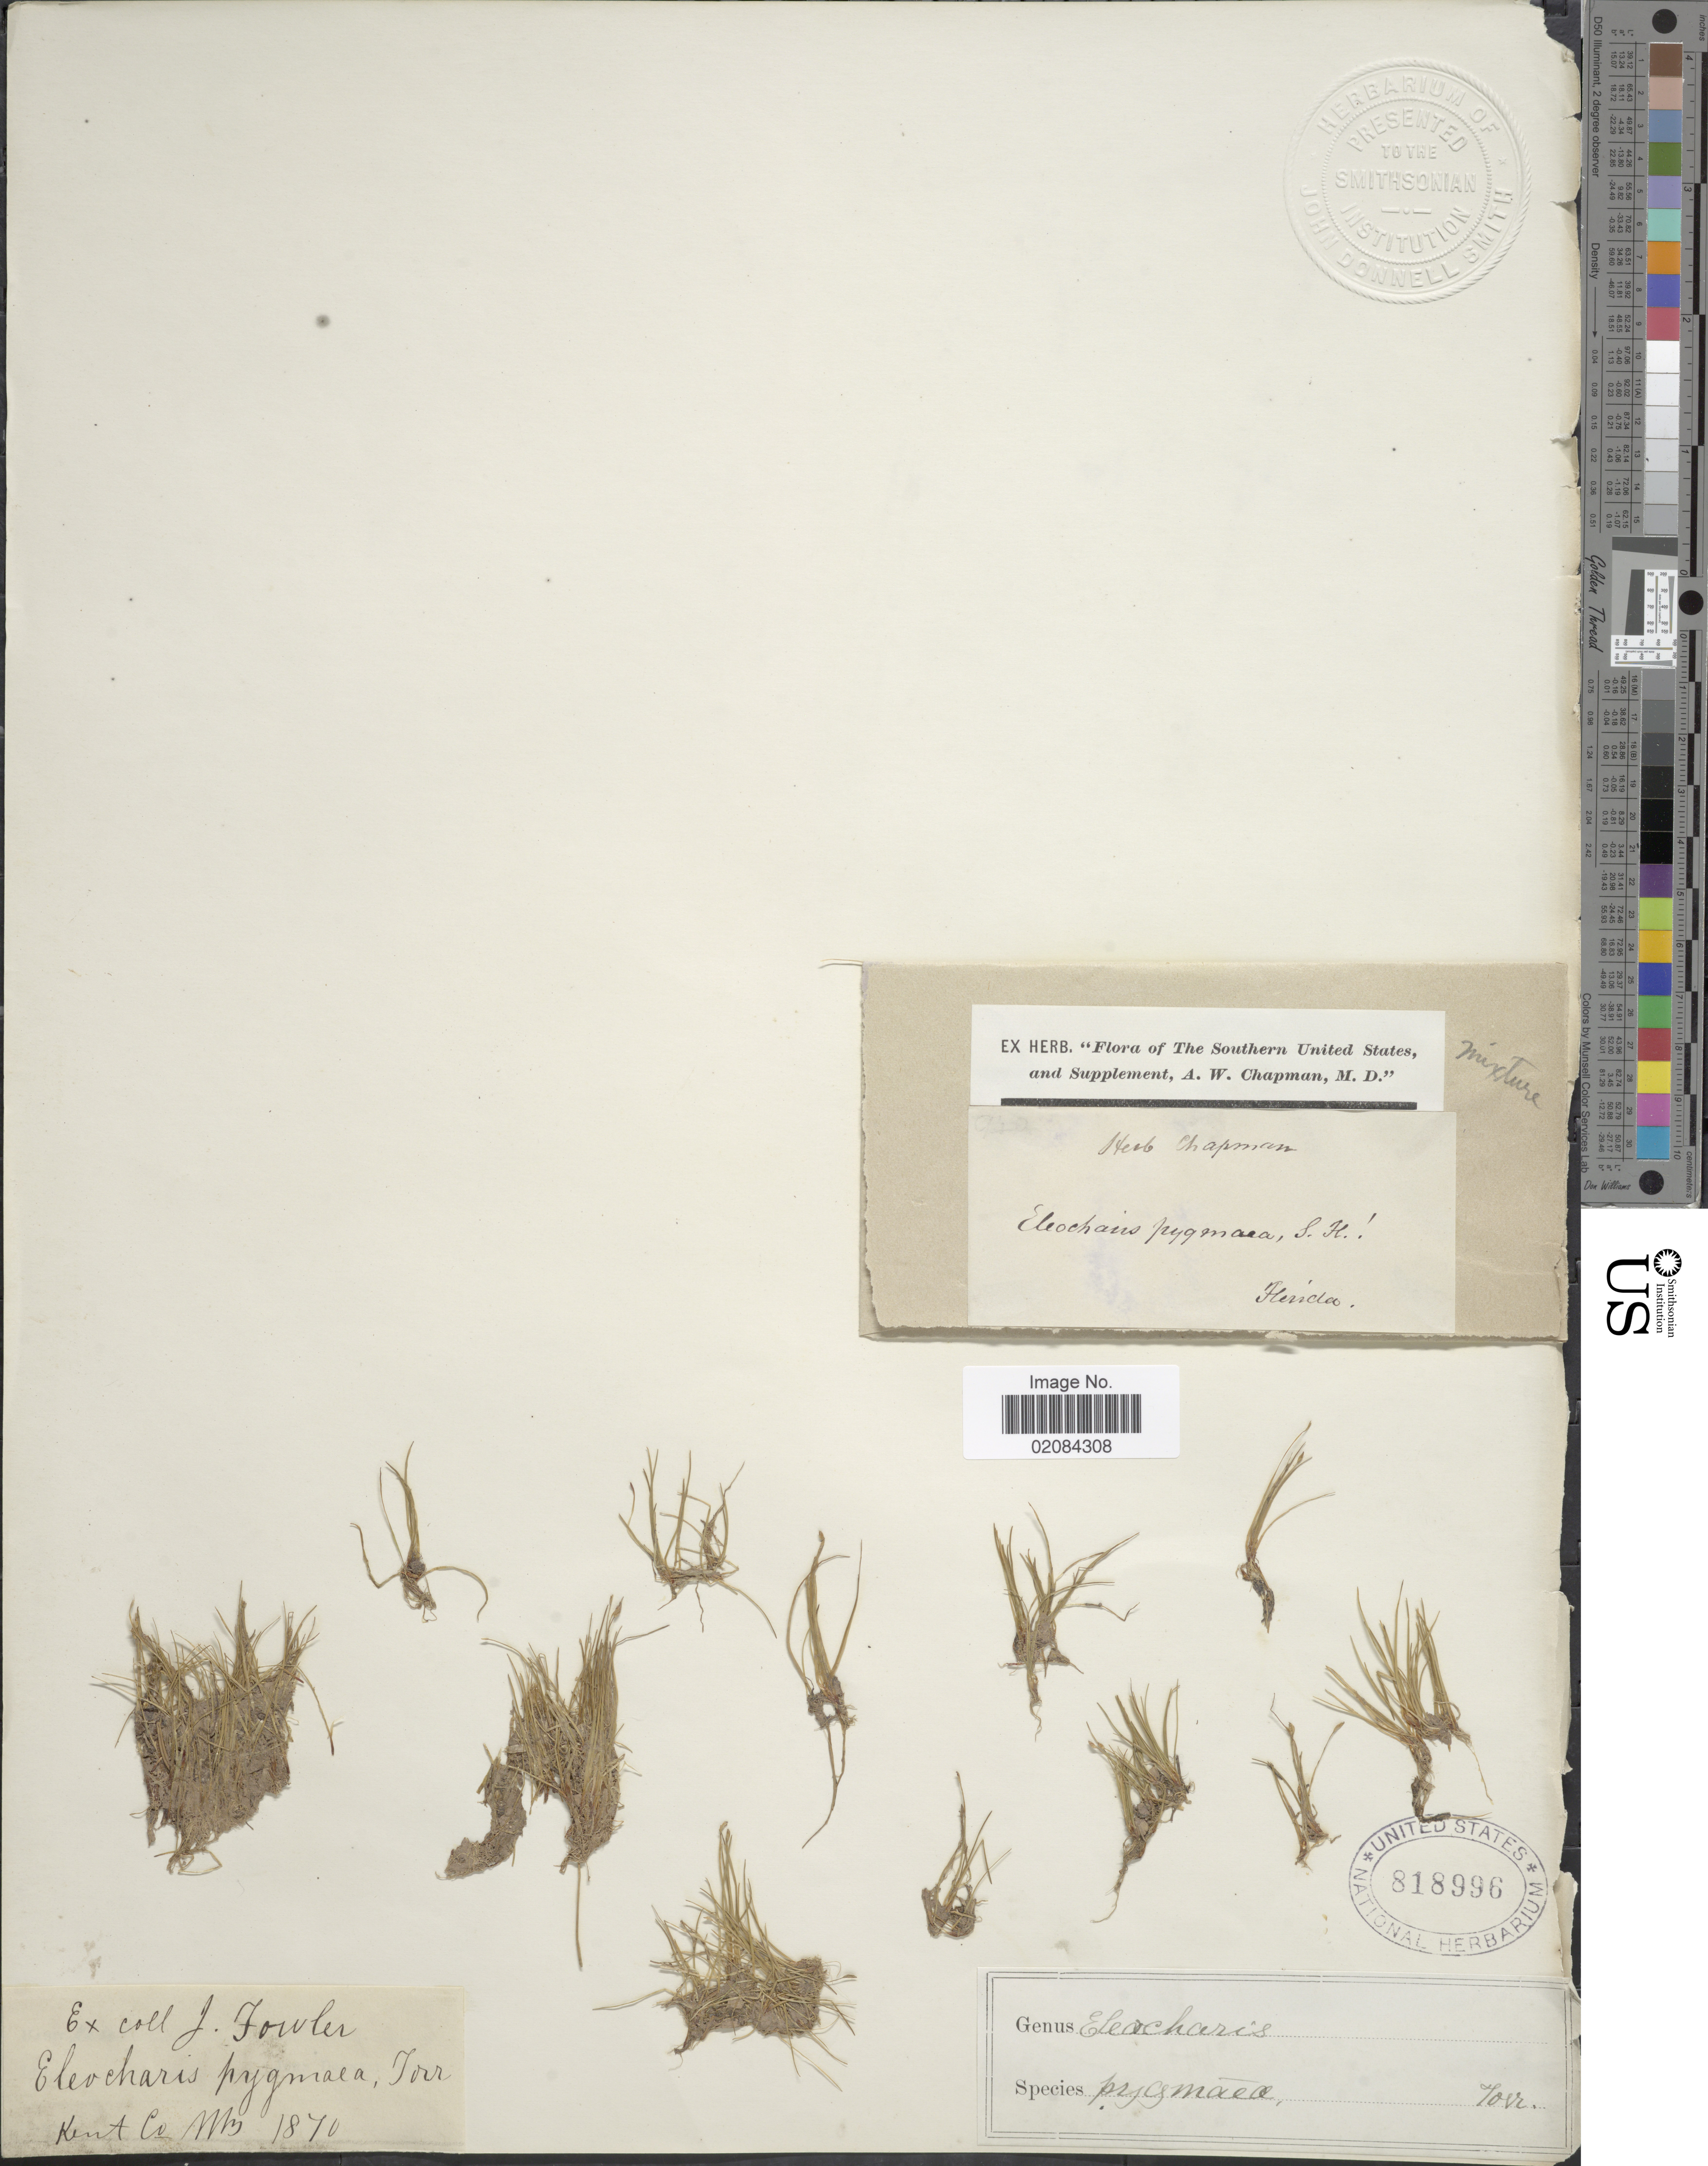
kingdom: Plantae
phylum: Tracheophyta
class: Liliopsida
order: Poales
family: Cyperaceae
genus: Eleocharis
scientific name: Eleocharis parvula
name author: (Roem. & Schult.) Link ex Williams et al.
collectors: J. P. Fowler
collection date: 1870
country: Canada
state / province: New Brunswick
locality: Kent Co.N.B.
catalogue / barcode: US 818996